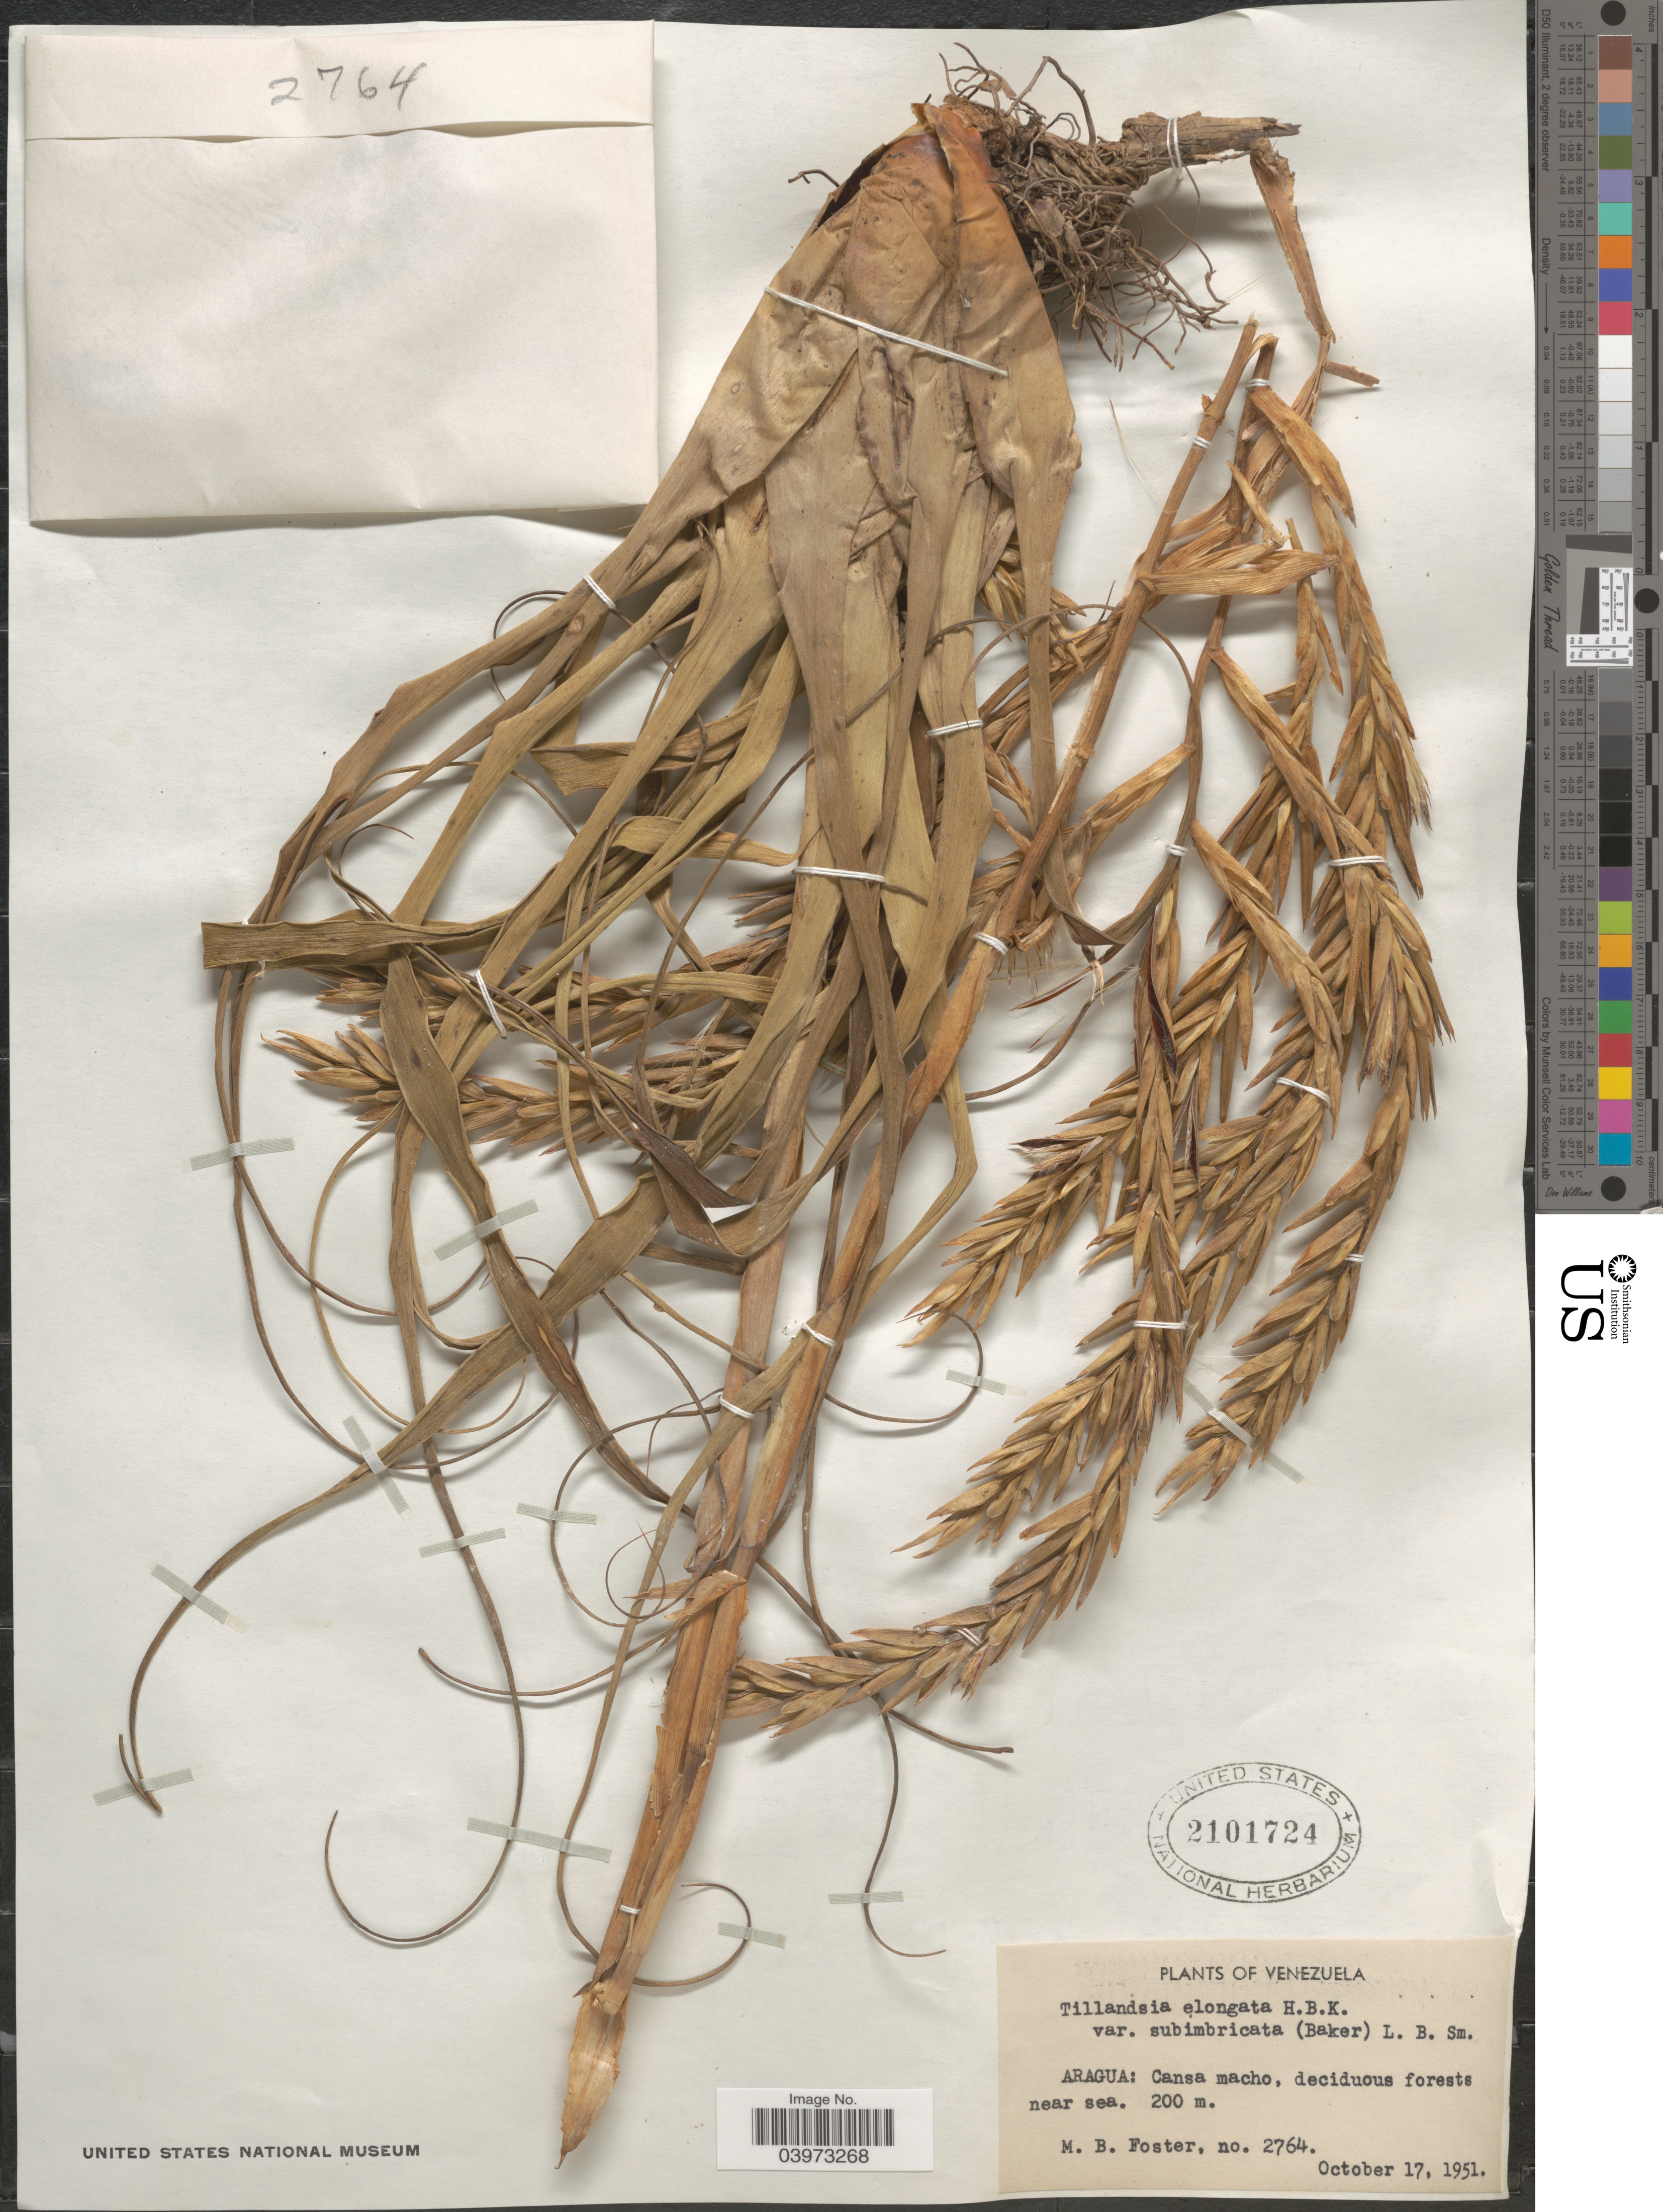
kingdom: Plantae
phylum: Tracheophyta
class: Liliopsida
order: Poales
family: Bromeliaceae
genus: Tillandsia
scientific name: Tillandsia elongata var. subimbricata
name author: (Baker) L.B. Sm.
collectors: M. B. Foster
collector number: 2764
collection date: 1951-10-17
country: Venezuela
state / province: Aragua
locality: Cansa macho, deciduous forests near sea.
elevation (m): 200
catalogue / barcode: US 2101724